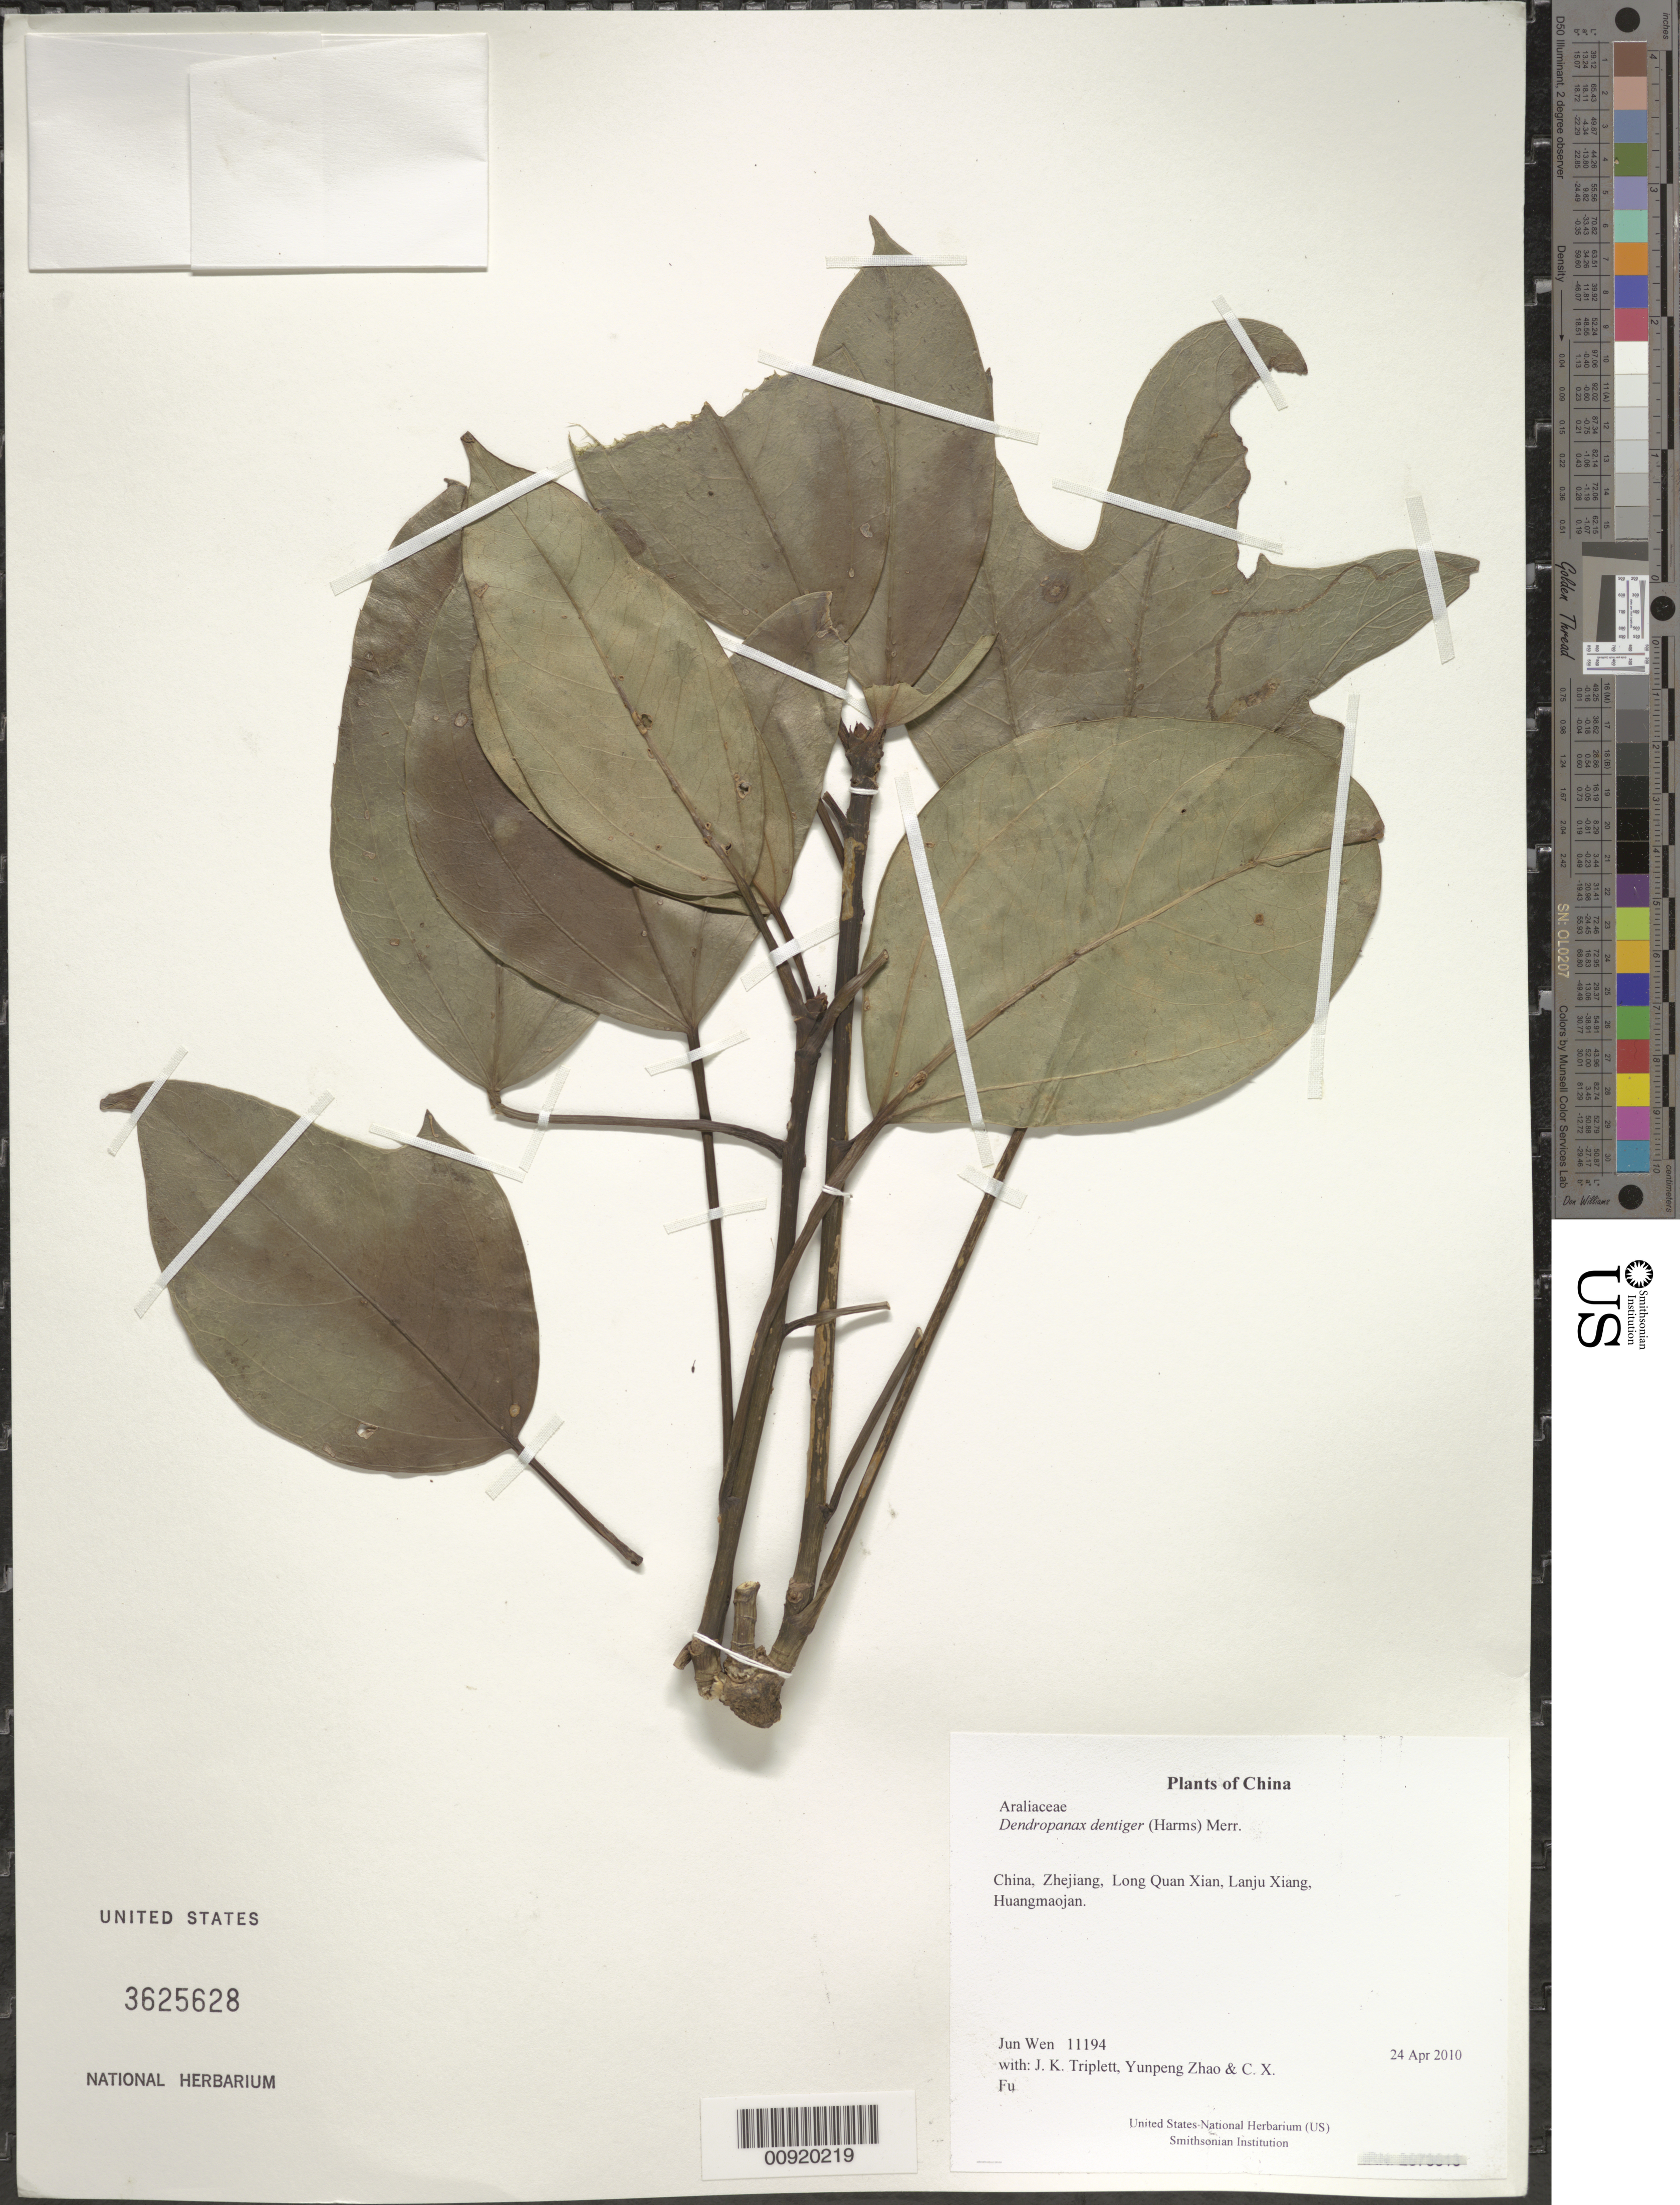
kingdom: Plantae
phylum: Tracheophyta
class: Magnoliopsida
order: Apiales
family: Araliaceae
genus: Dendropanax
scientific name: Dendropanax dentigerus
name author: (Harms) Merr.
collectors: J. Wen, J. K. Triplett, Yunpeng Zhao & C. X. Fu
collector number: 11194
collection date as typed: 24 Apr 2010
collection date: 2010-04-24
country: China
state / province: Zhejiang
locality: Long Quan Xian, Lanju Xiang, Huangmaojan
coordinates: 27 53.495 N, 119 10.727 E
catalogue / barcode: US 3625628